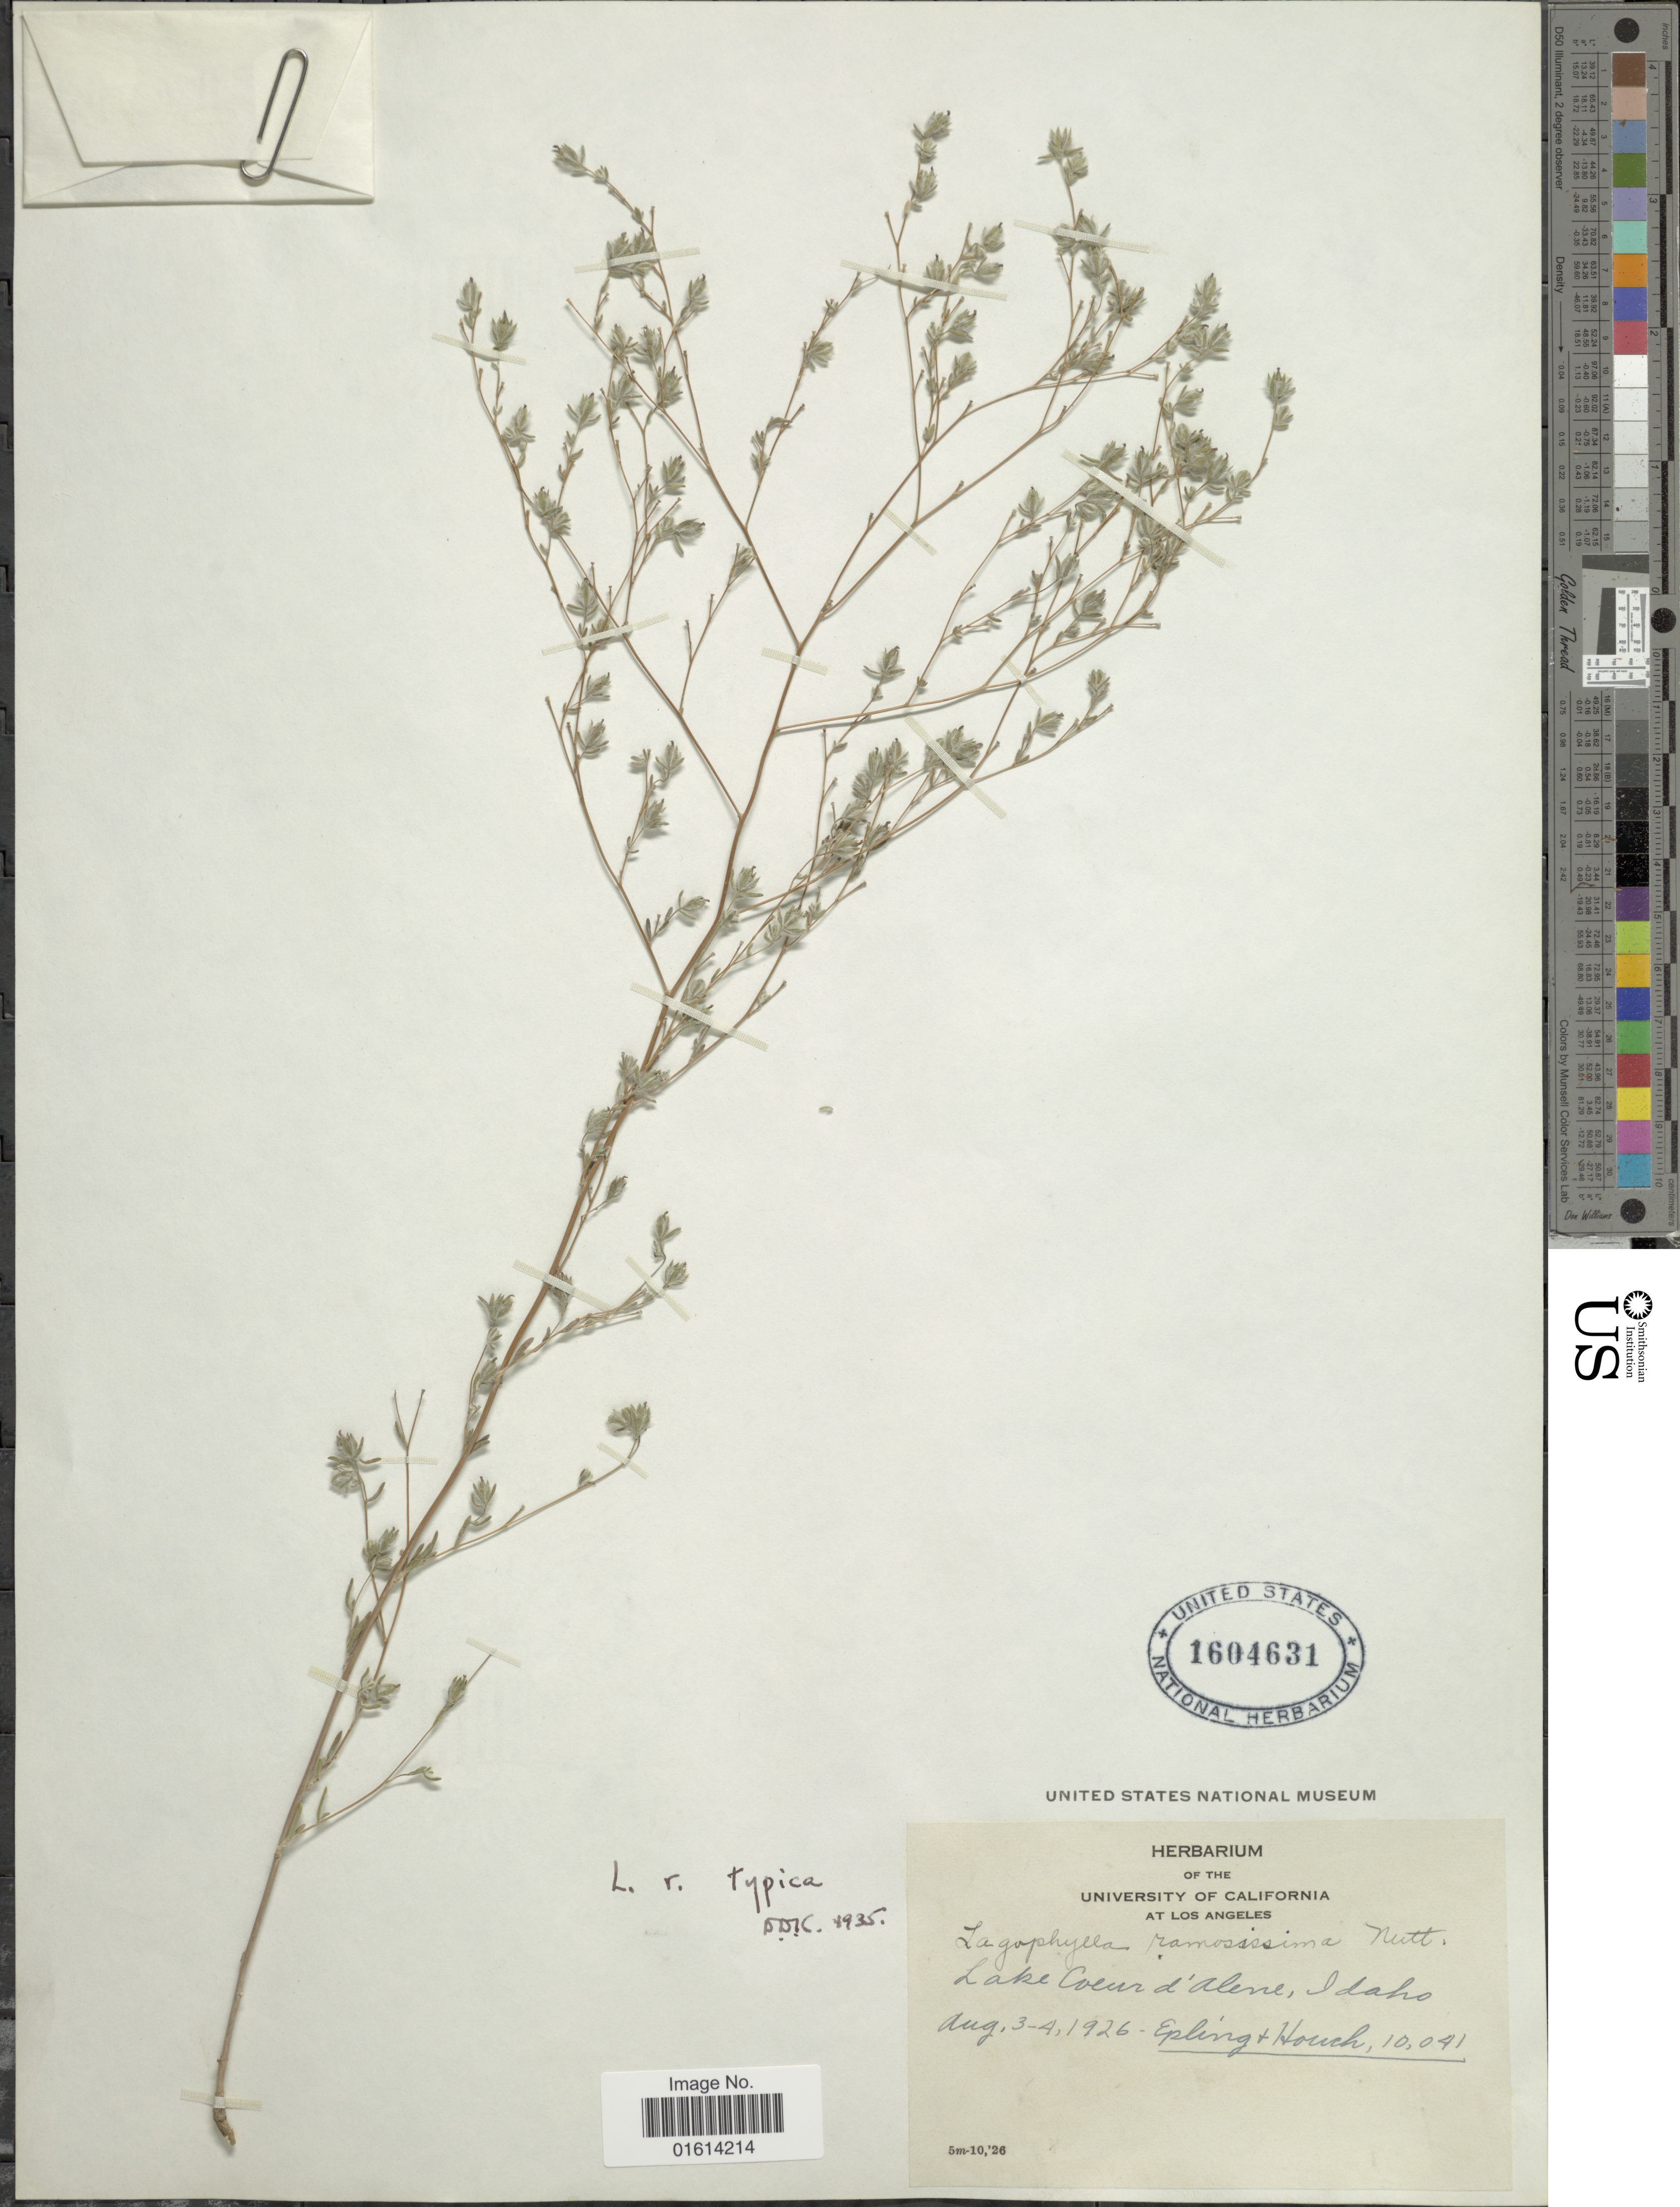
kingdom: Plantae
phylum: Tracheophyta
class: Magnoliopsida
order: Asterales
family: Asteraceae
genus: Lagophylla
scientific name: Lagophylla ramosissima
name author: Nutt.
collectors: -- Epling & -. Hauch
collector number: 10041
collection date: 1926-08-03/1926-08-04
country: United States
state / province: Idaho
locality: Lake Coeur d'Alene, Idaho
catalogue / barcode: US 1604631